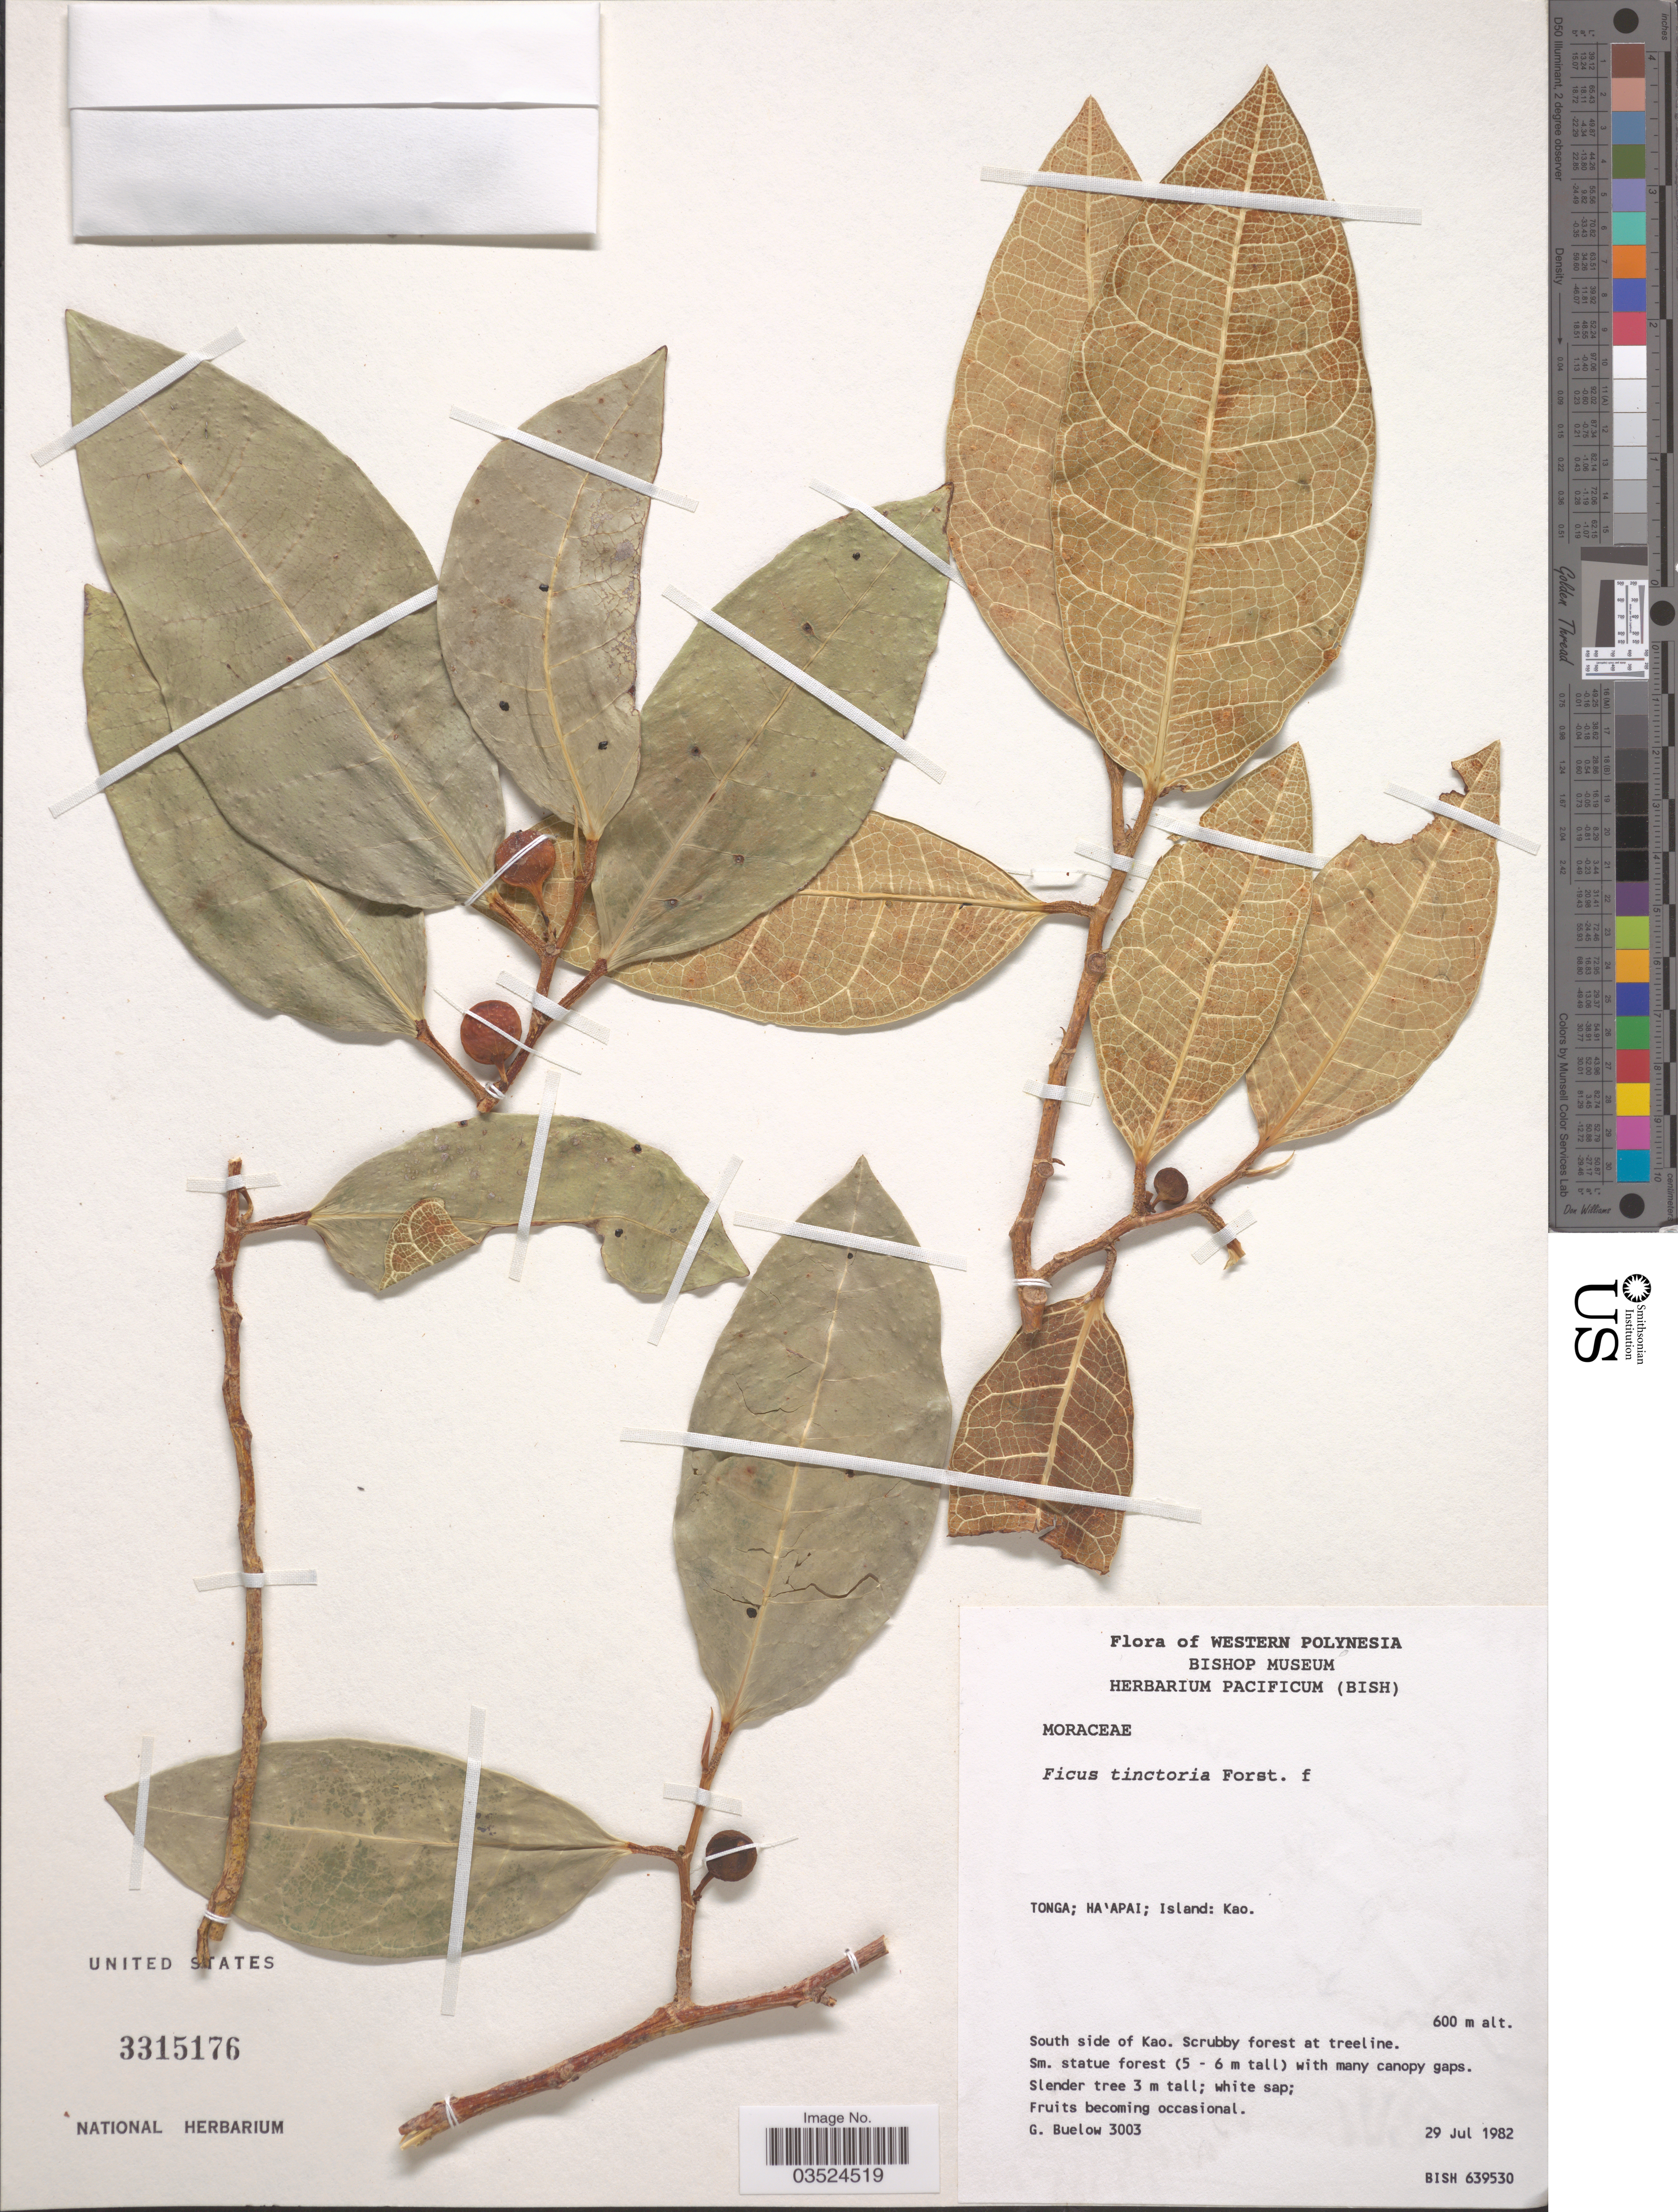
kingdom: Plantae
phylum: Tracheophyta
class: Magnoliopsida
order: Rosales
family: Moraceae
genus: Ficus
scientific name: Ficus tinctoria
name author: G. Forst.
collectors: G. Buelow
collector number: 3003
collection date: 1982-07-29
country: Tonga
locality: Western Polynesia. Ha'Apai; Island: Kao. South side of Kao.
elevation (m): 600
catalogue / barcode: US 3315176